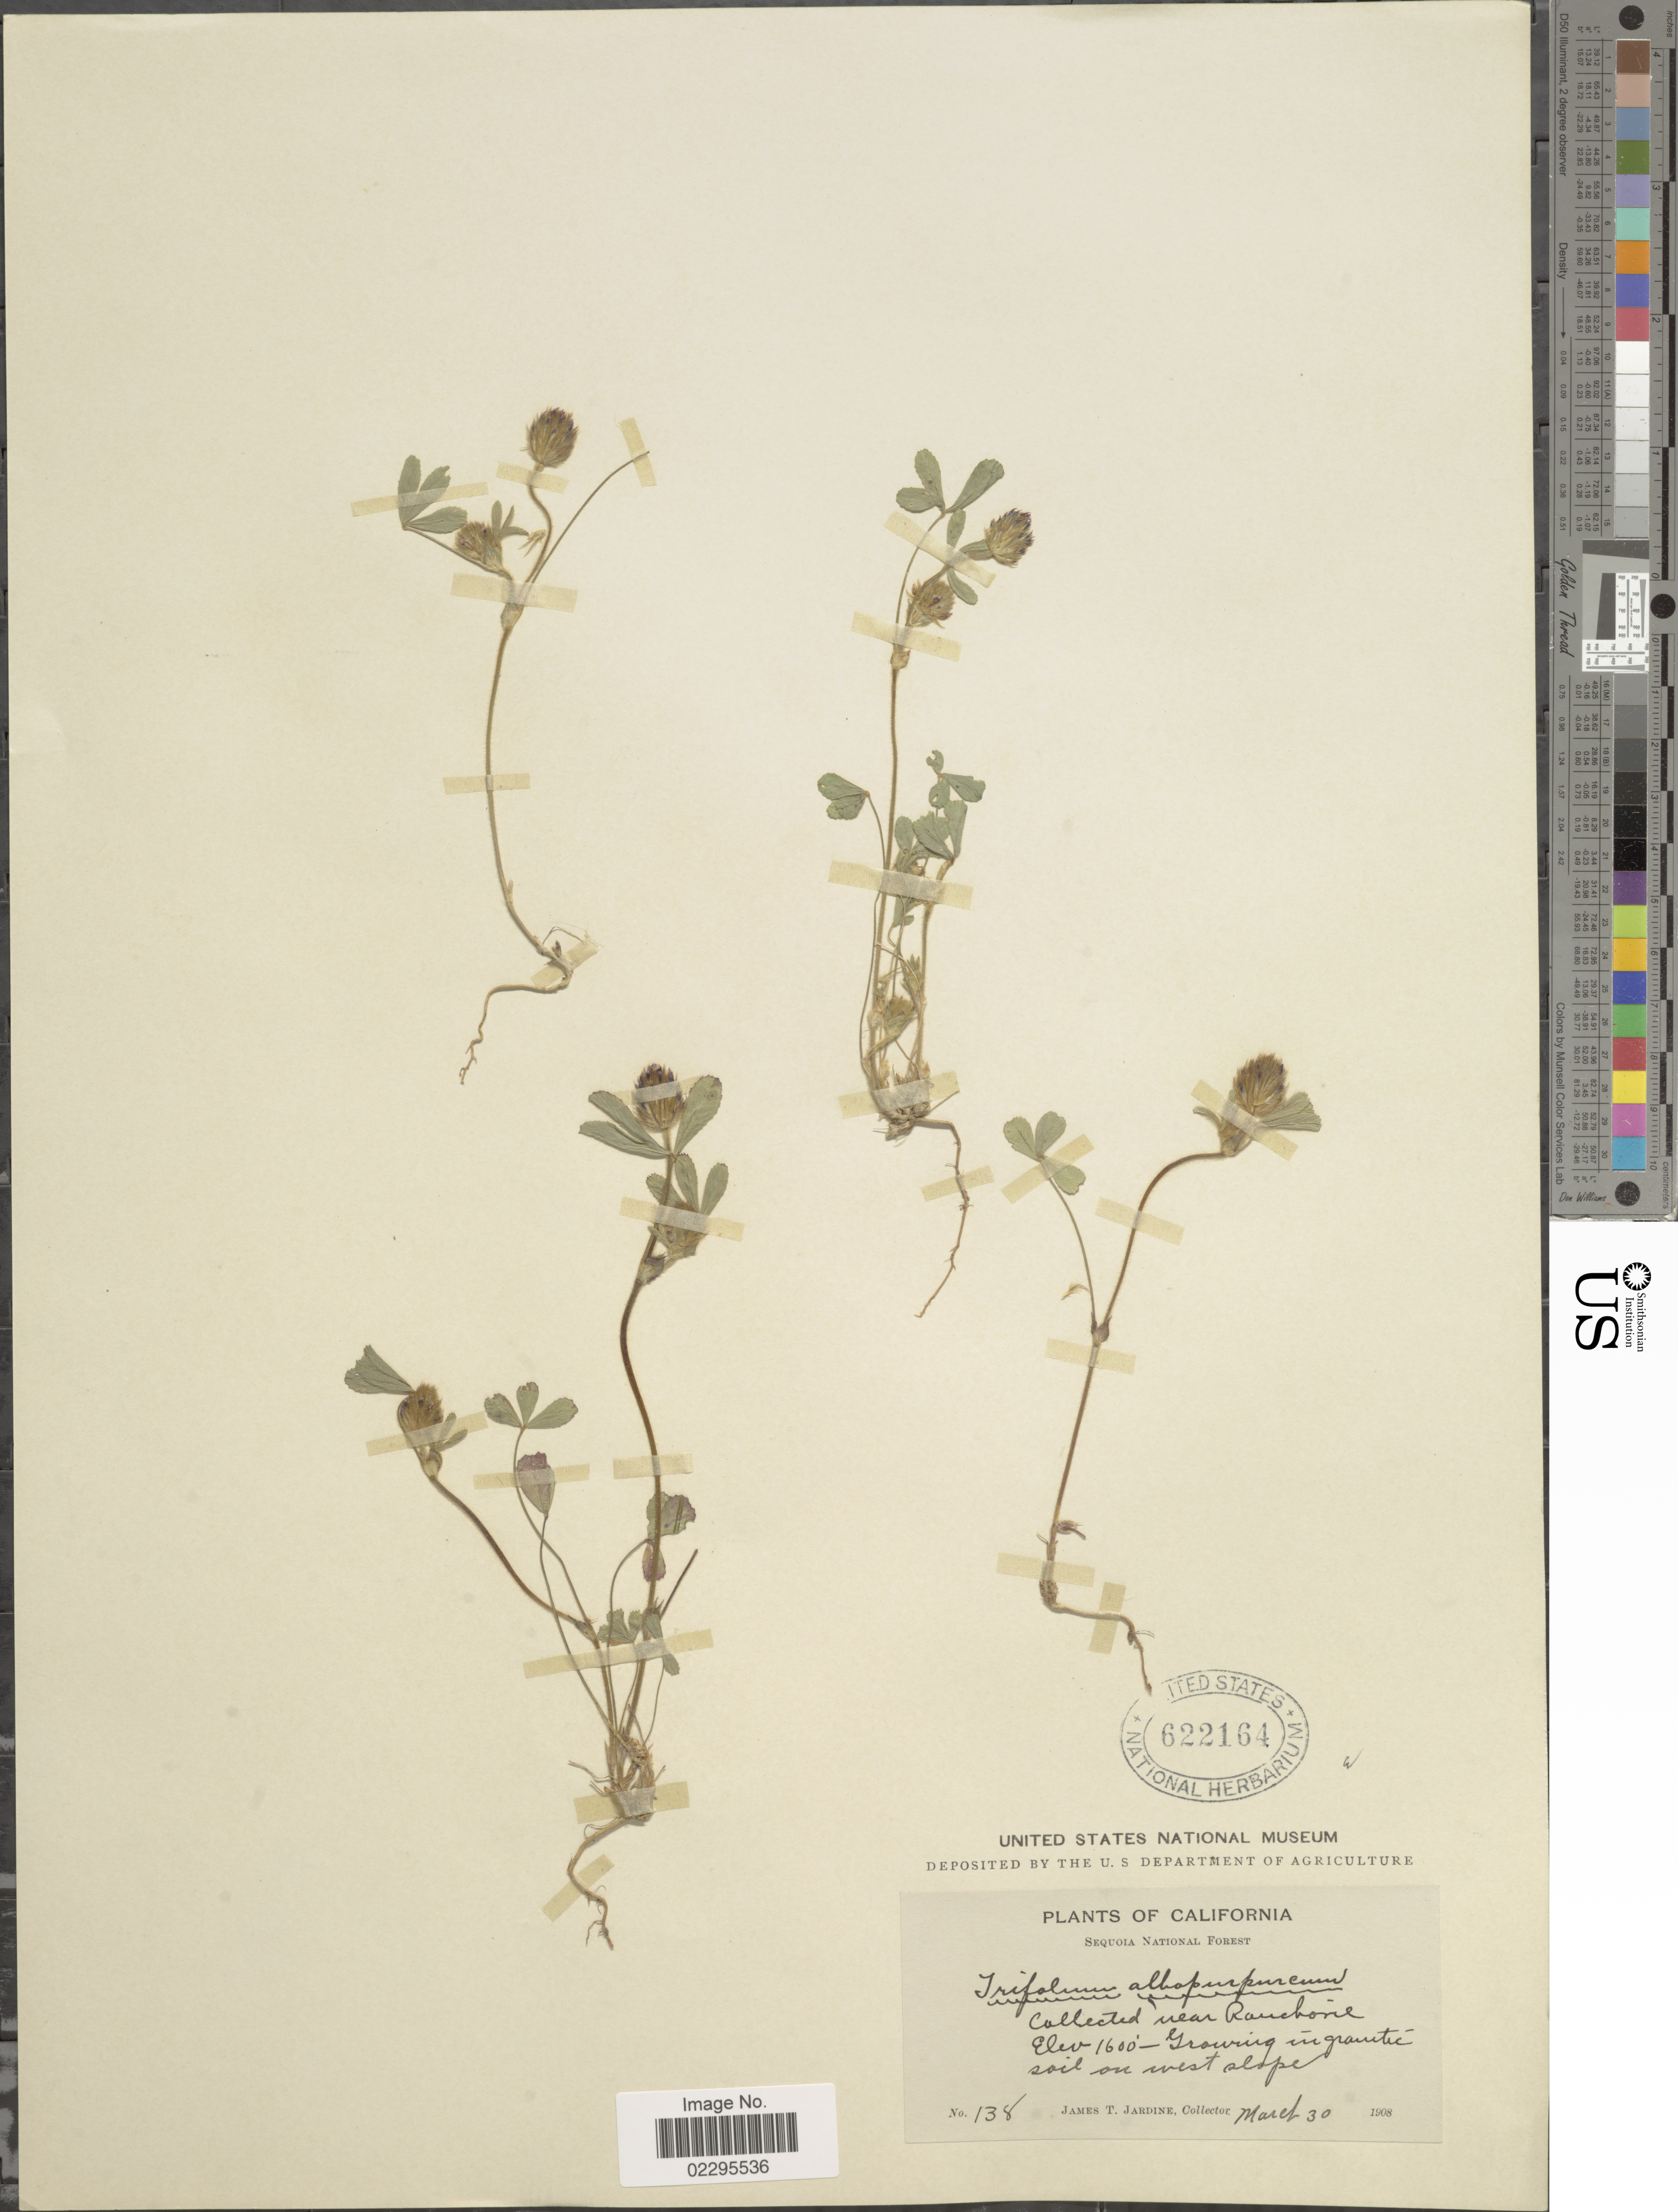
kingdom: Plantae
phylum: Tracheophyta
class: Magnoliopsida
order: Fabales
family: Fabaceae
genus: Trifolium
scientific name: Trifolium albopurpureum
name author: Torr. & A. Gray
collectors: J. T. Jardine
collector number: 138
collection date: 1908-03-30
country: United States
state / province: California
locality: Sequoia National Forest. Near Rancheria.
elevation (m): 488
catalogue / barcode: US 622164